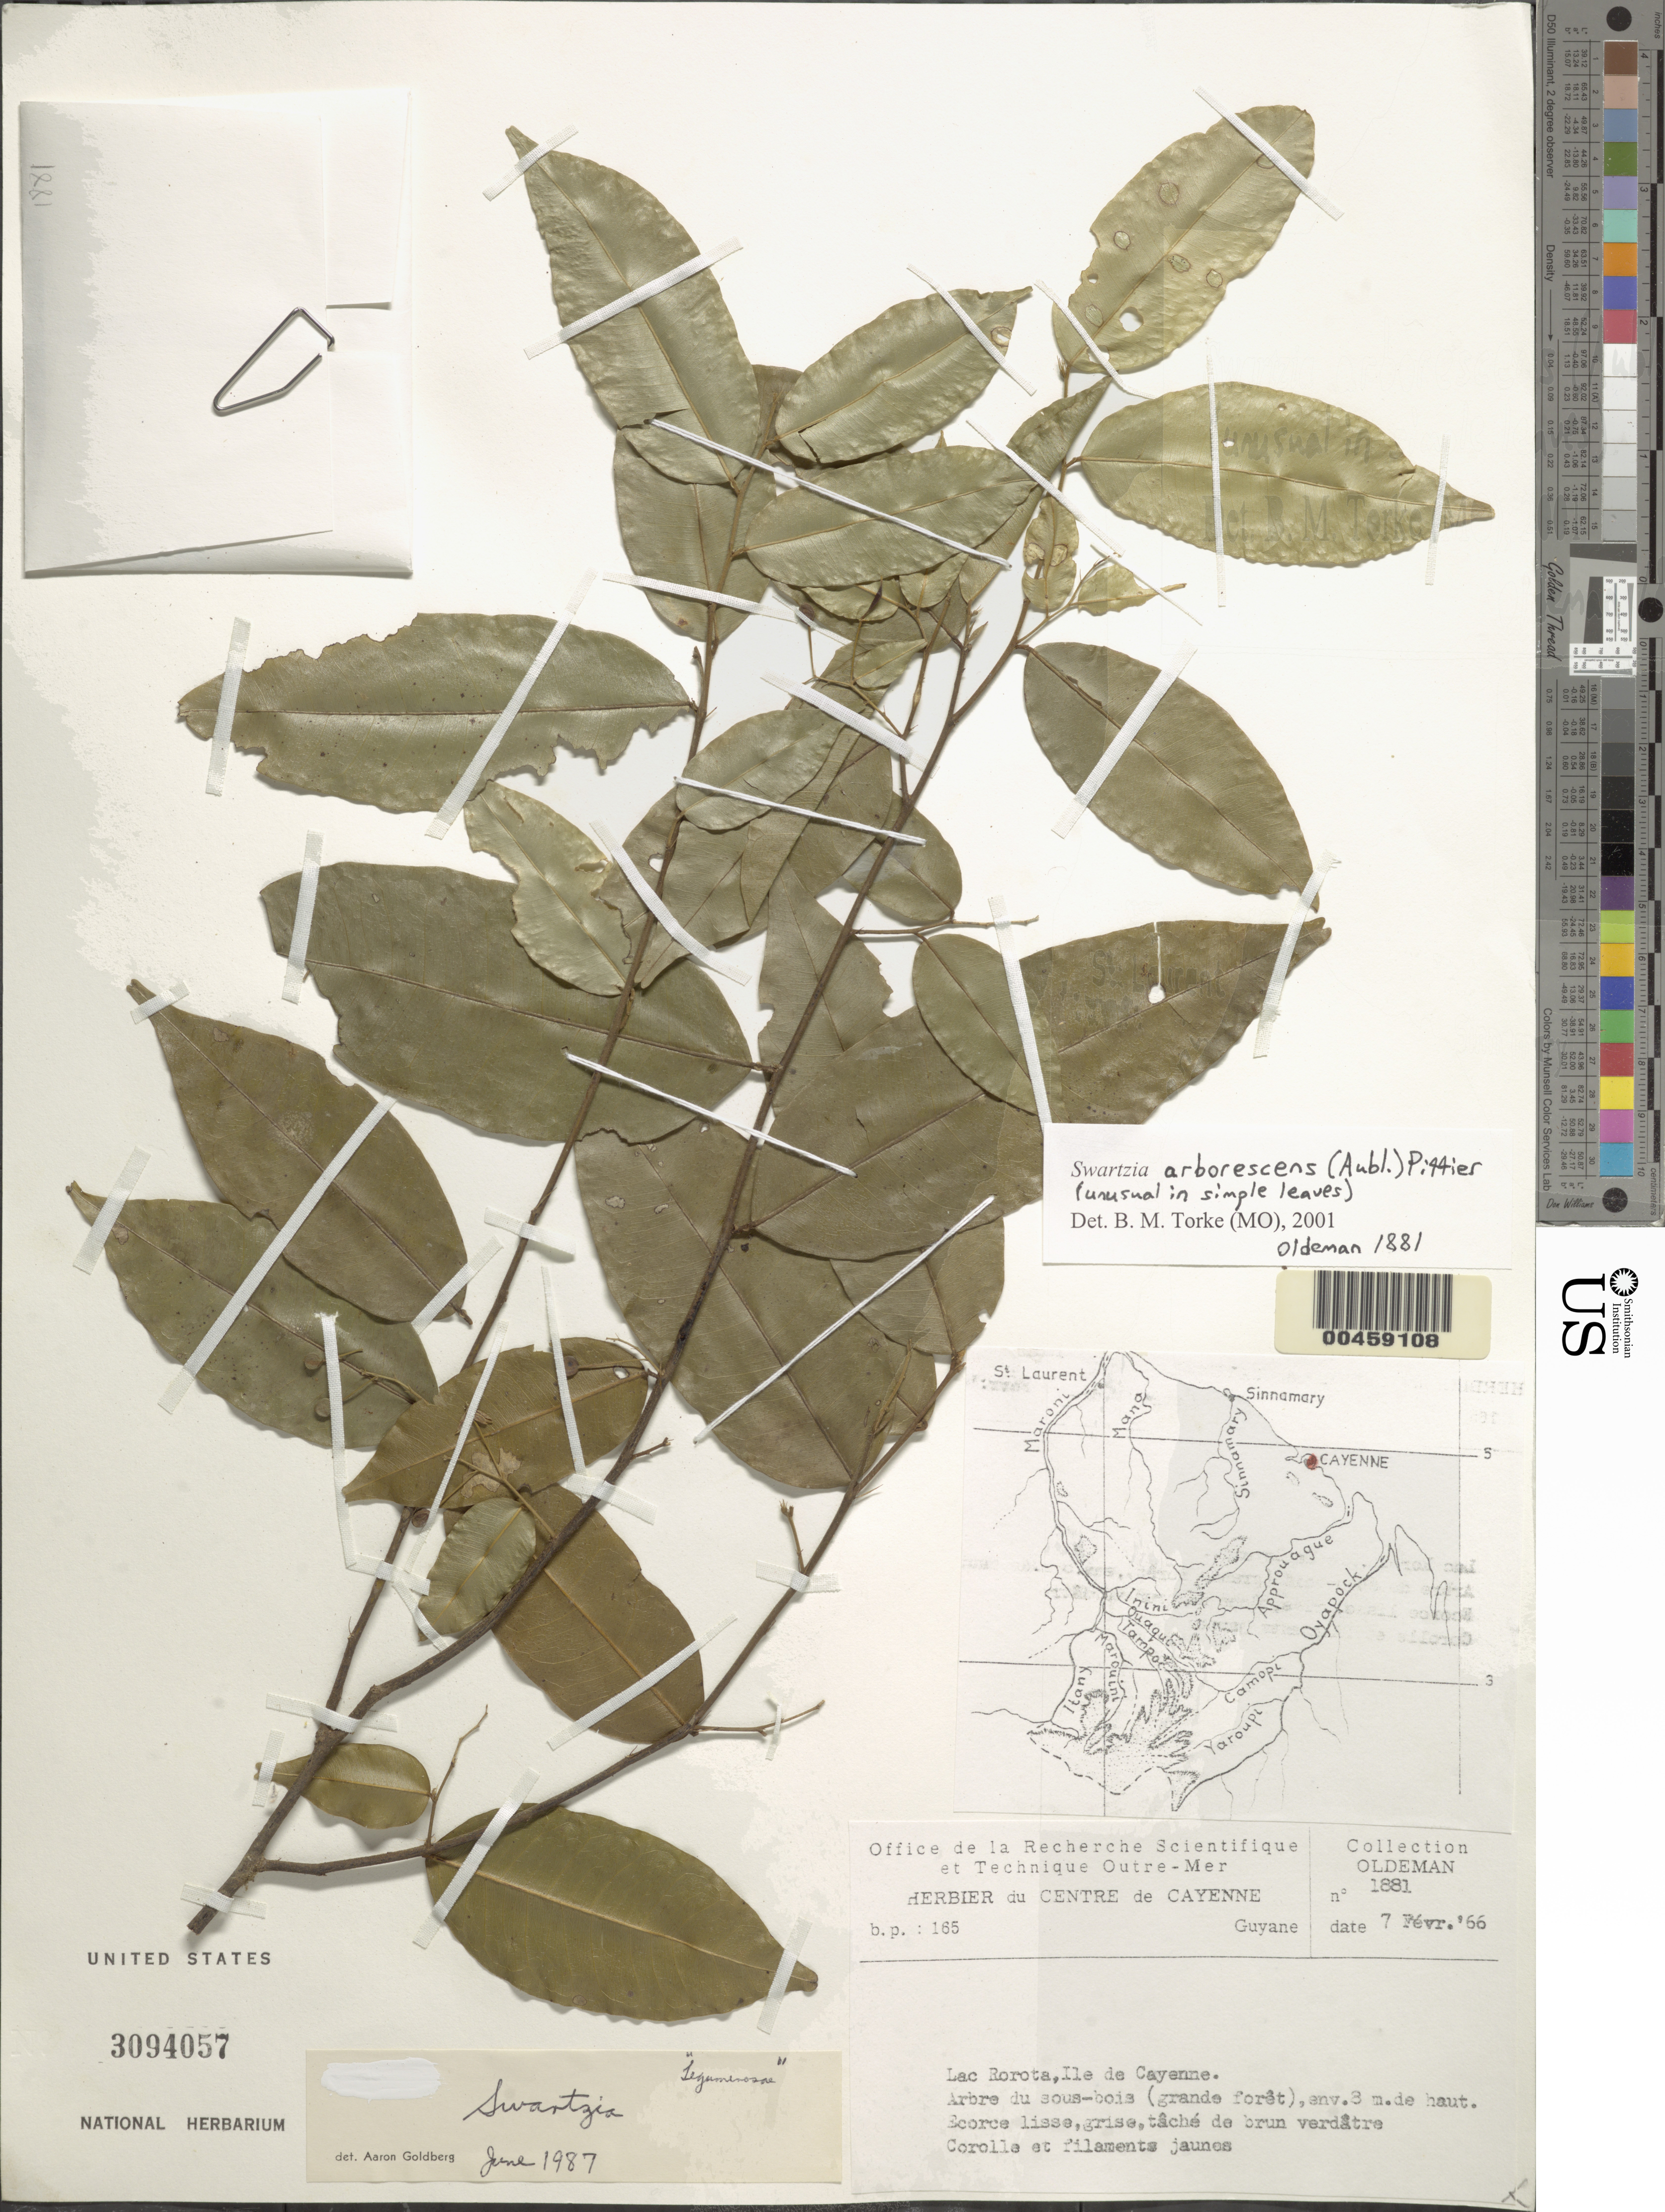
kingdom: Plantae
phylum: Tracheophyta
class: Magnoliopsida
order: Fabales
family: Fabaceae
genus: Swartzia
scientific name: Swartzia arborescens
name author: (Aubl.) Pittier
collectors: R. Oldeman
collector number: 1881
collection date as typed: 07 Feb 1966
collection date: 1966-02-07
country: French Guiana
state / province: Cayenne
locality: Lac rorota; ile de cayenne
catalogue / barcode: US 3094057